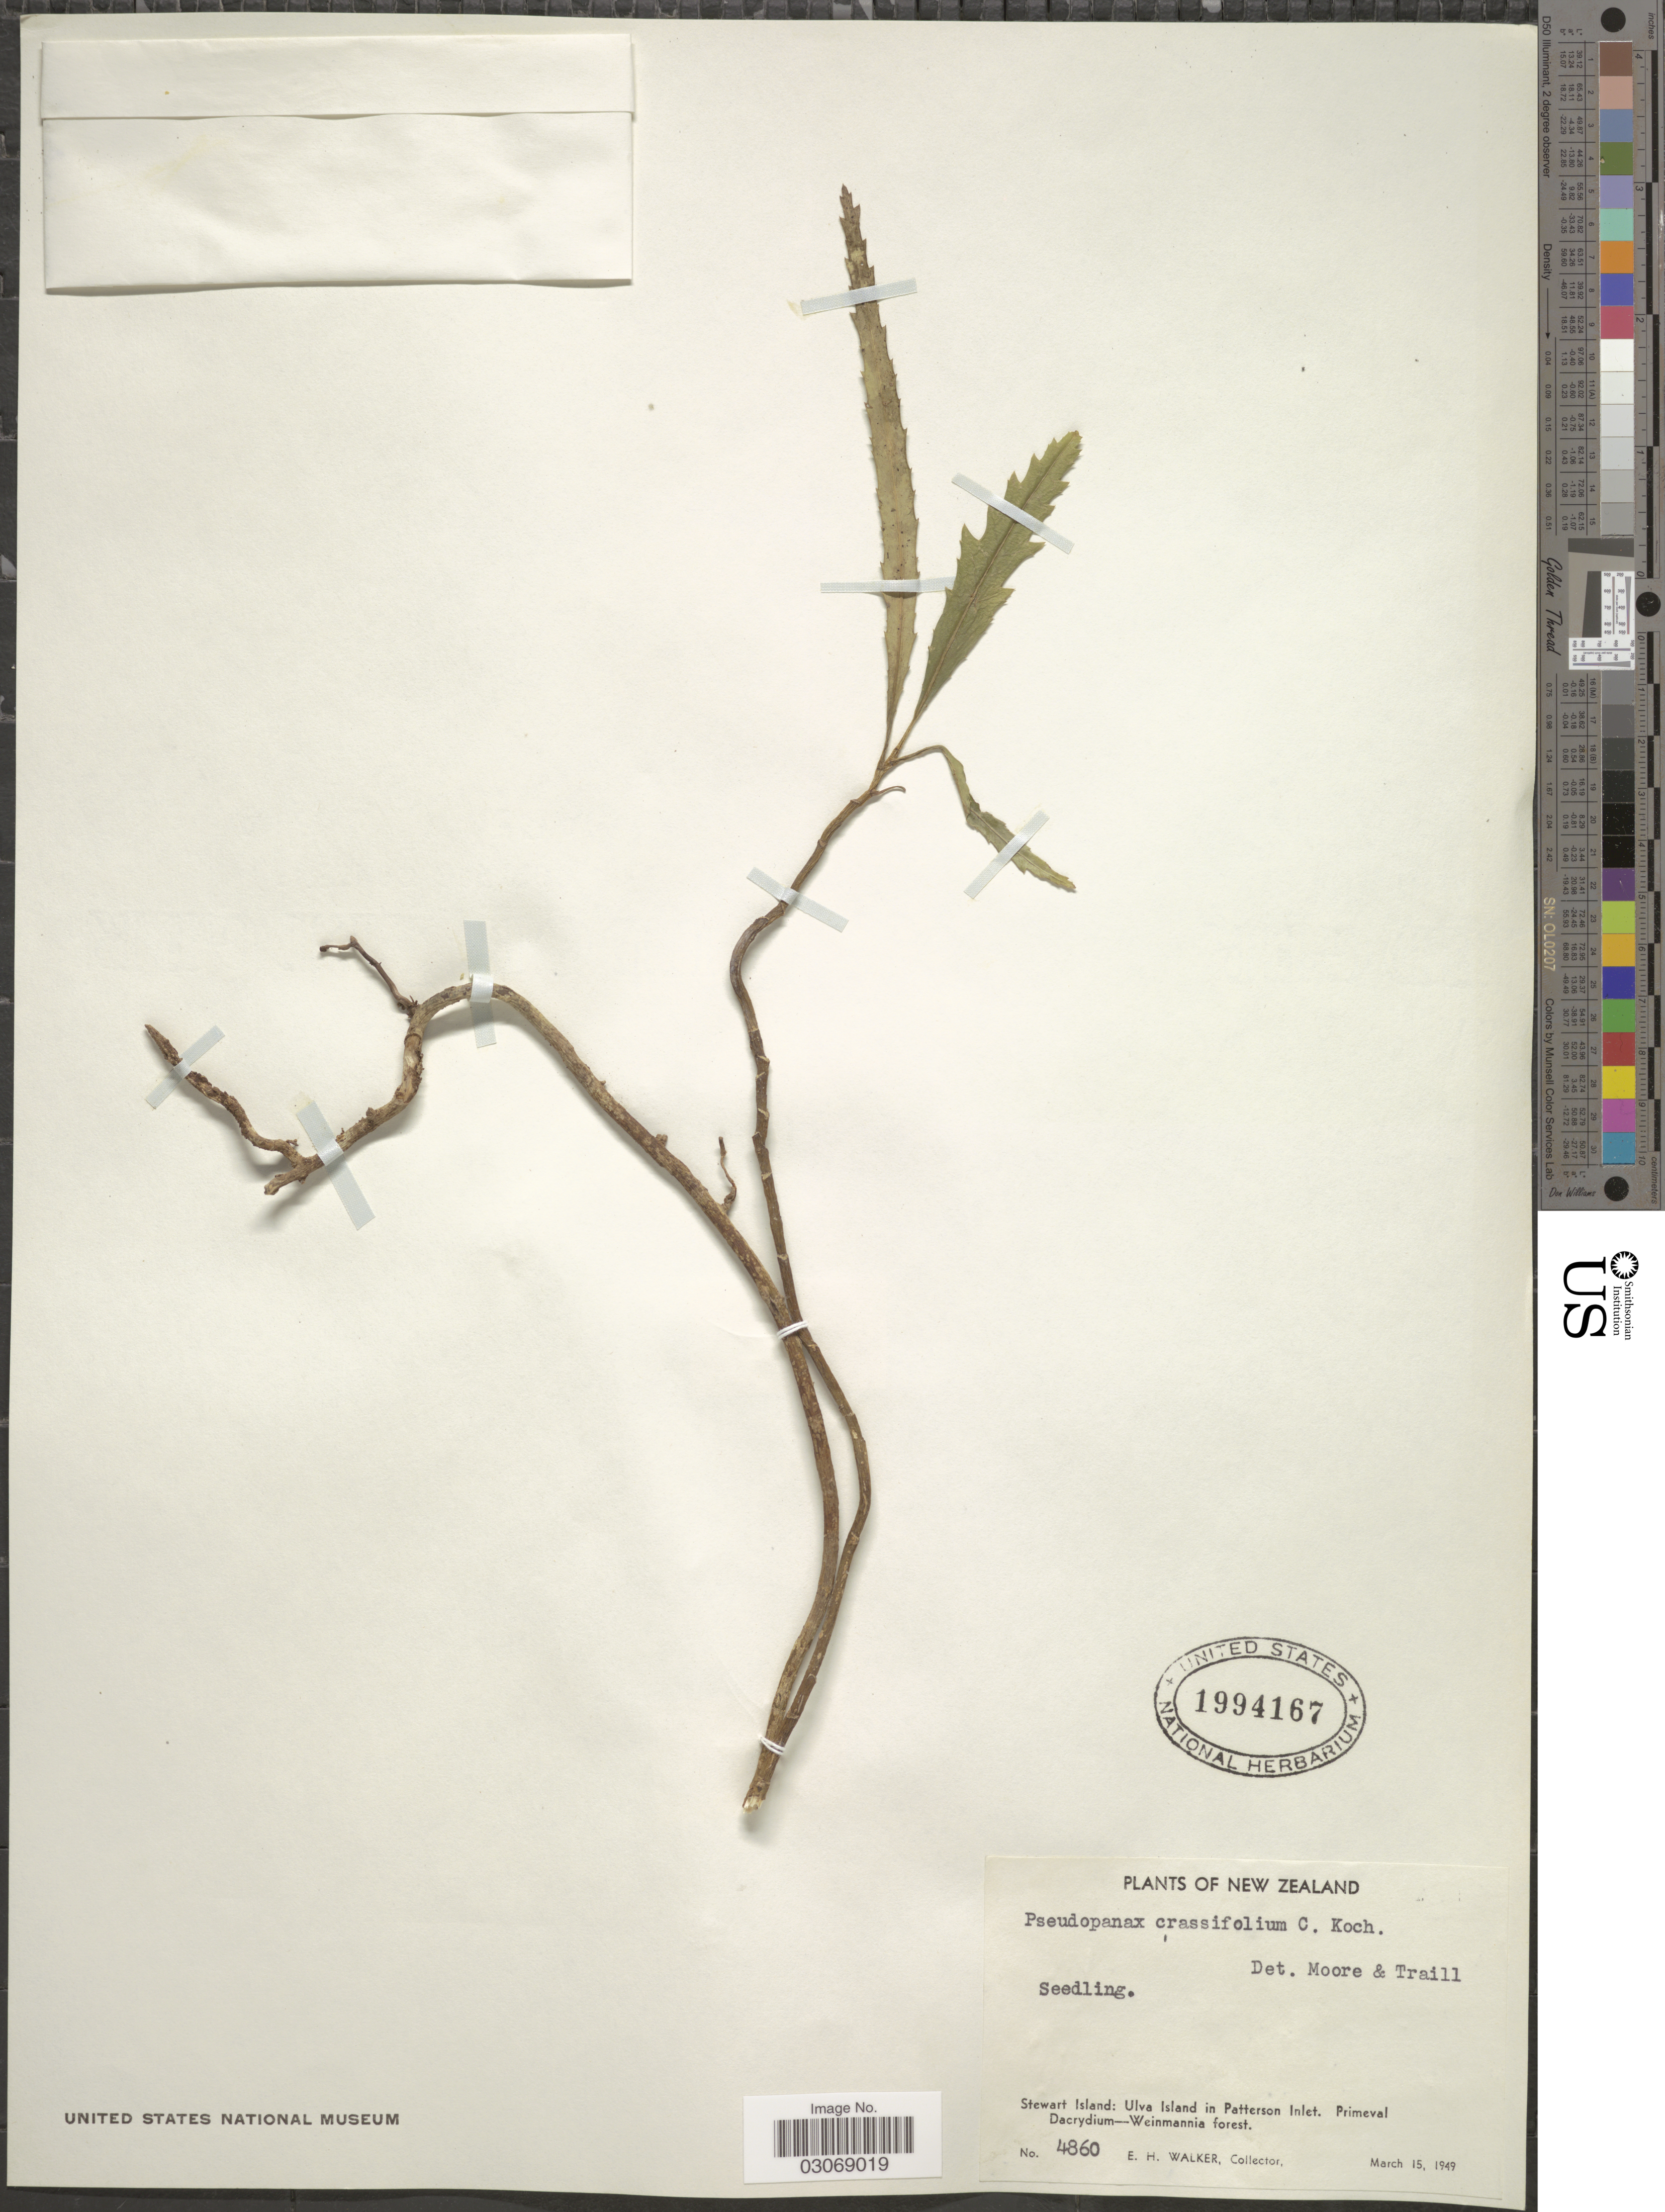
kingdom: Plantae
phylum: Tracheophyta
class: Magnoliopsida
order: Apiales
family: Araliaceae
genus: Pseudopanax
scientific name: Pseudopanax crassifolius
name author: (Sol. ex A. Cunn.) K. Koch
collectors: E. H. Walker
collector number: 4860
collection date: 1949-03-15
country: New Zealand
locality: Stewart Island: Ulva Island in Patterson Inlet.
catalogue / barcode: US 1994167